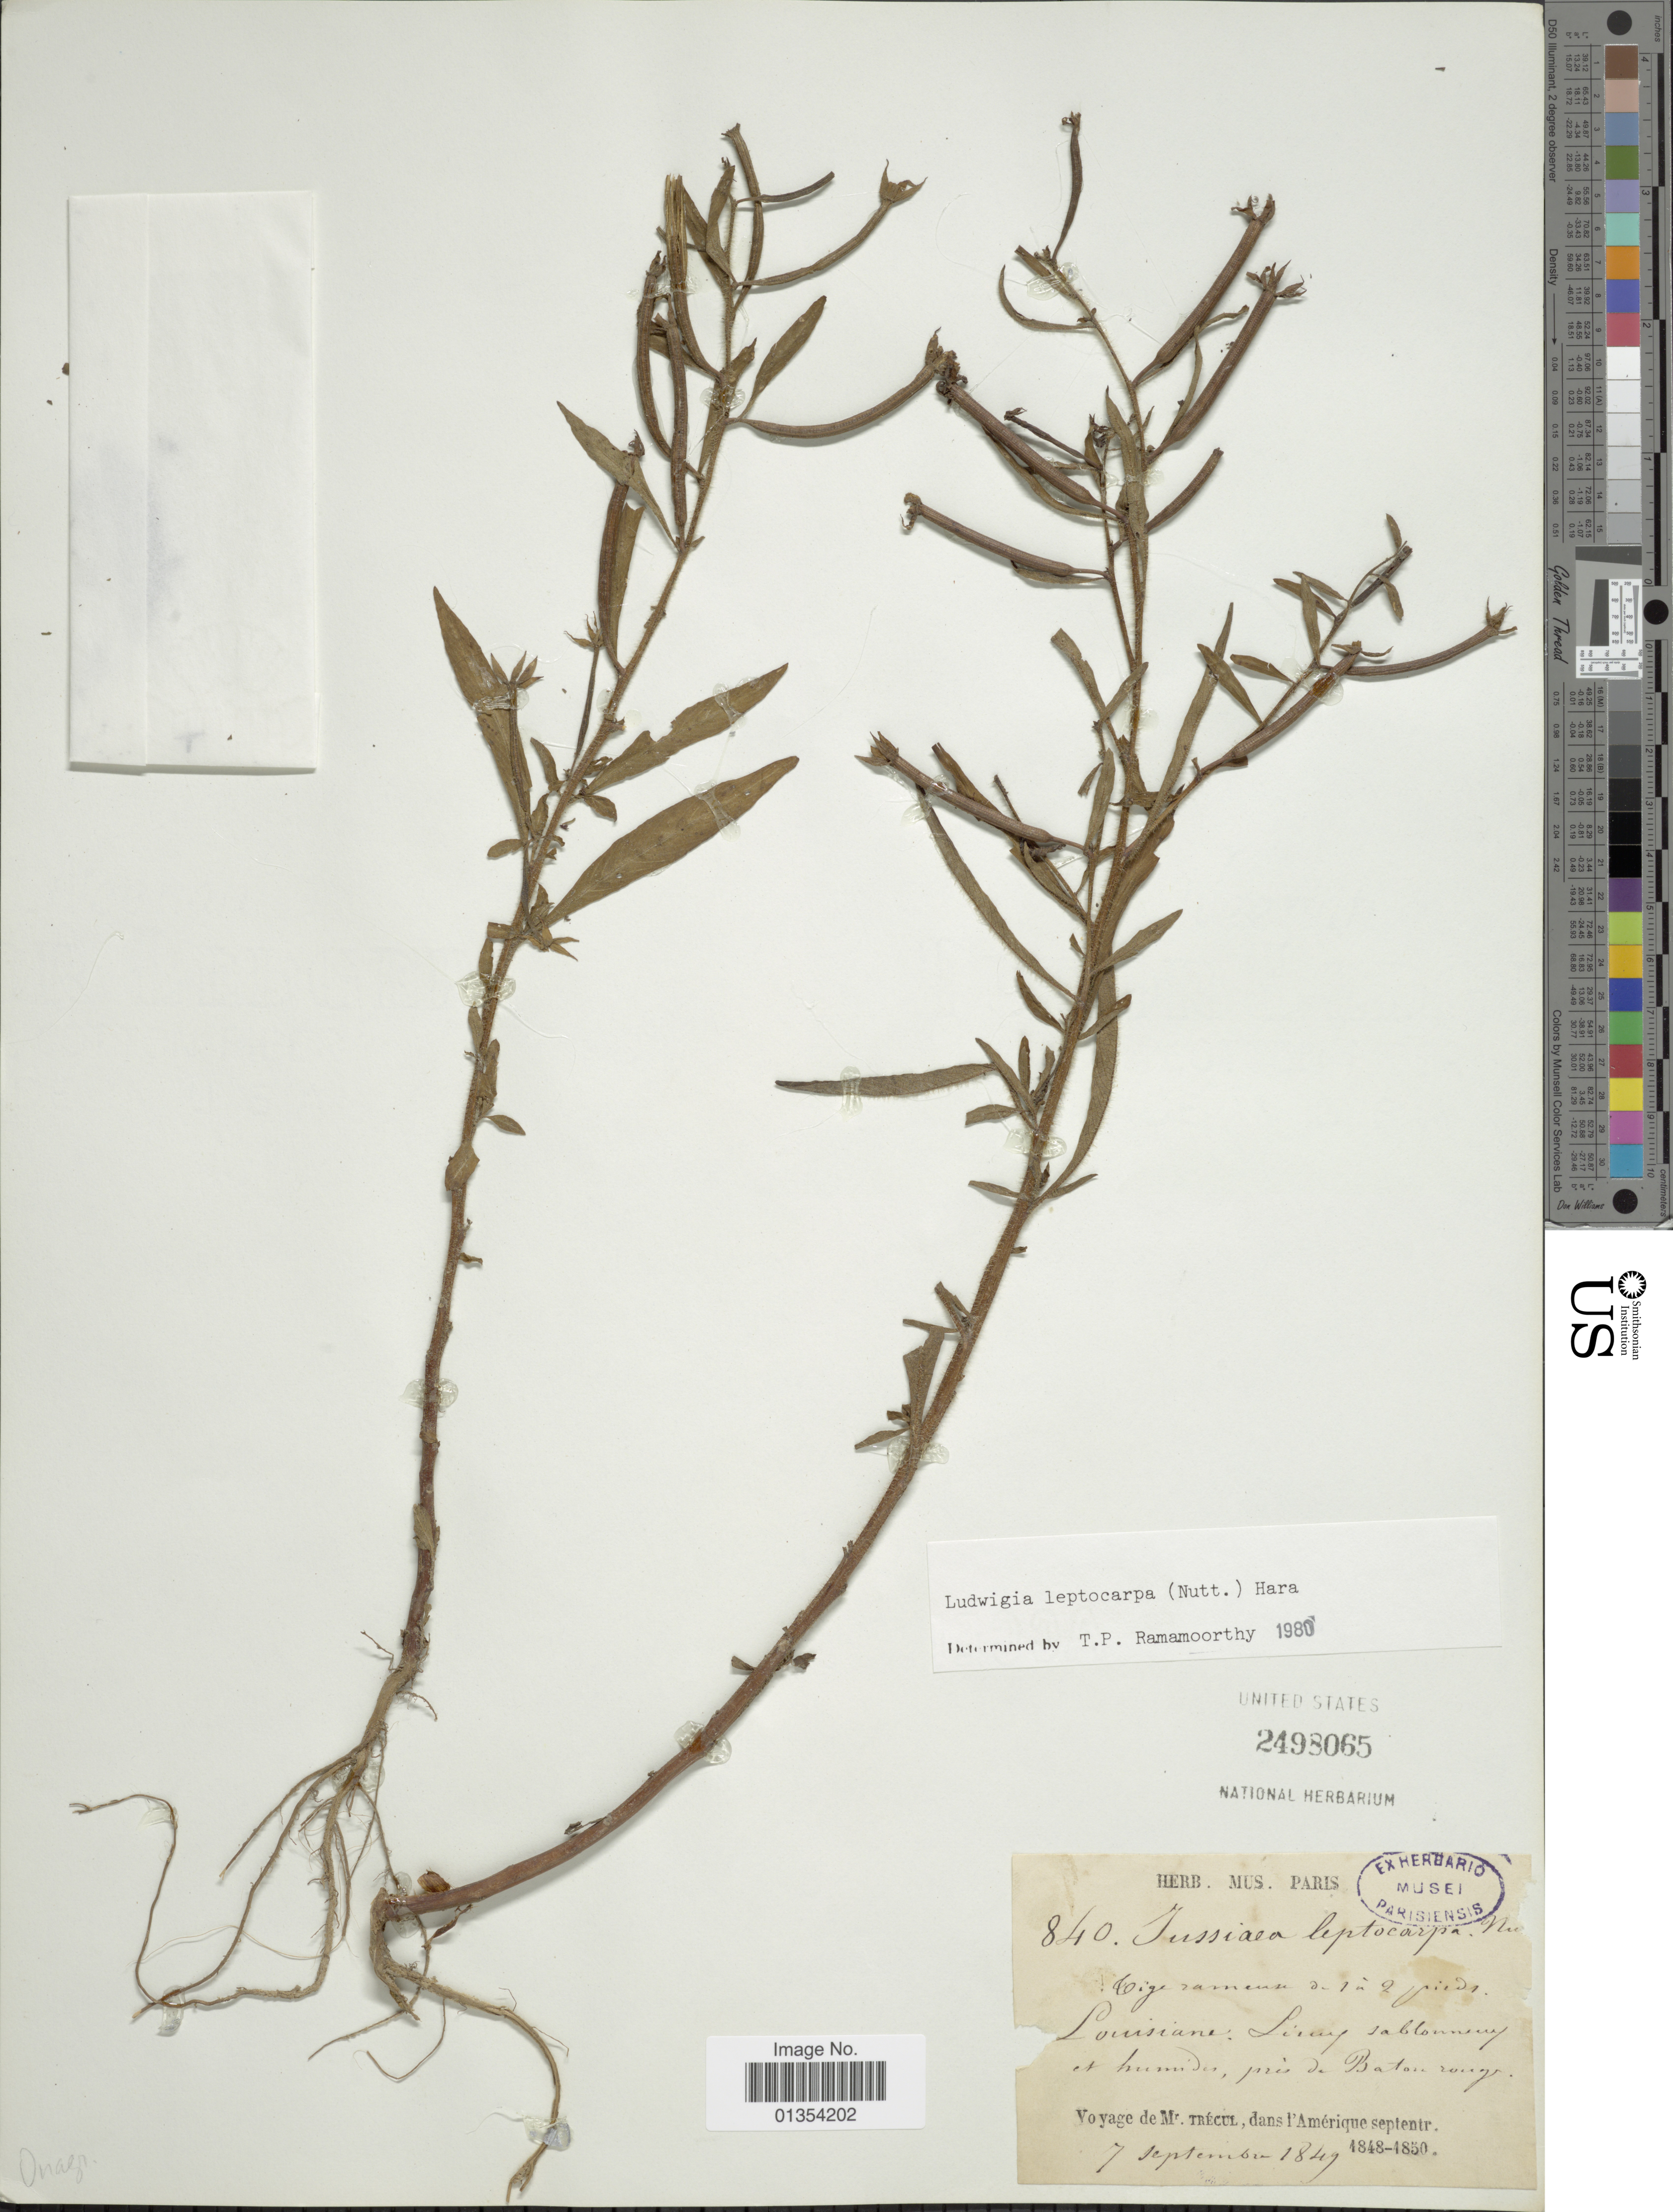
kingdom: Plantae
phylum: Tracheophyta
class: Magnoliopsida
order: Myrtales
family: Onagraceae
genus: Ludwigia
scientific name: Ludwigia leptocarpa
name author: (Nutt.) H. Hara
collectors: A. Trécul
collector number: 840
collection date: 1849-09-07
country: United States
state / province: Louisiana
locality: Dans l' Amerique septentr. Louisiana, pres de Baton Rouge.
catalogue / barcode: US 2498065